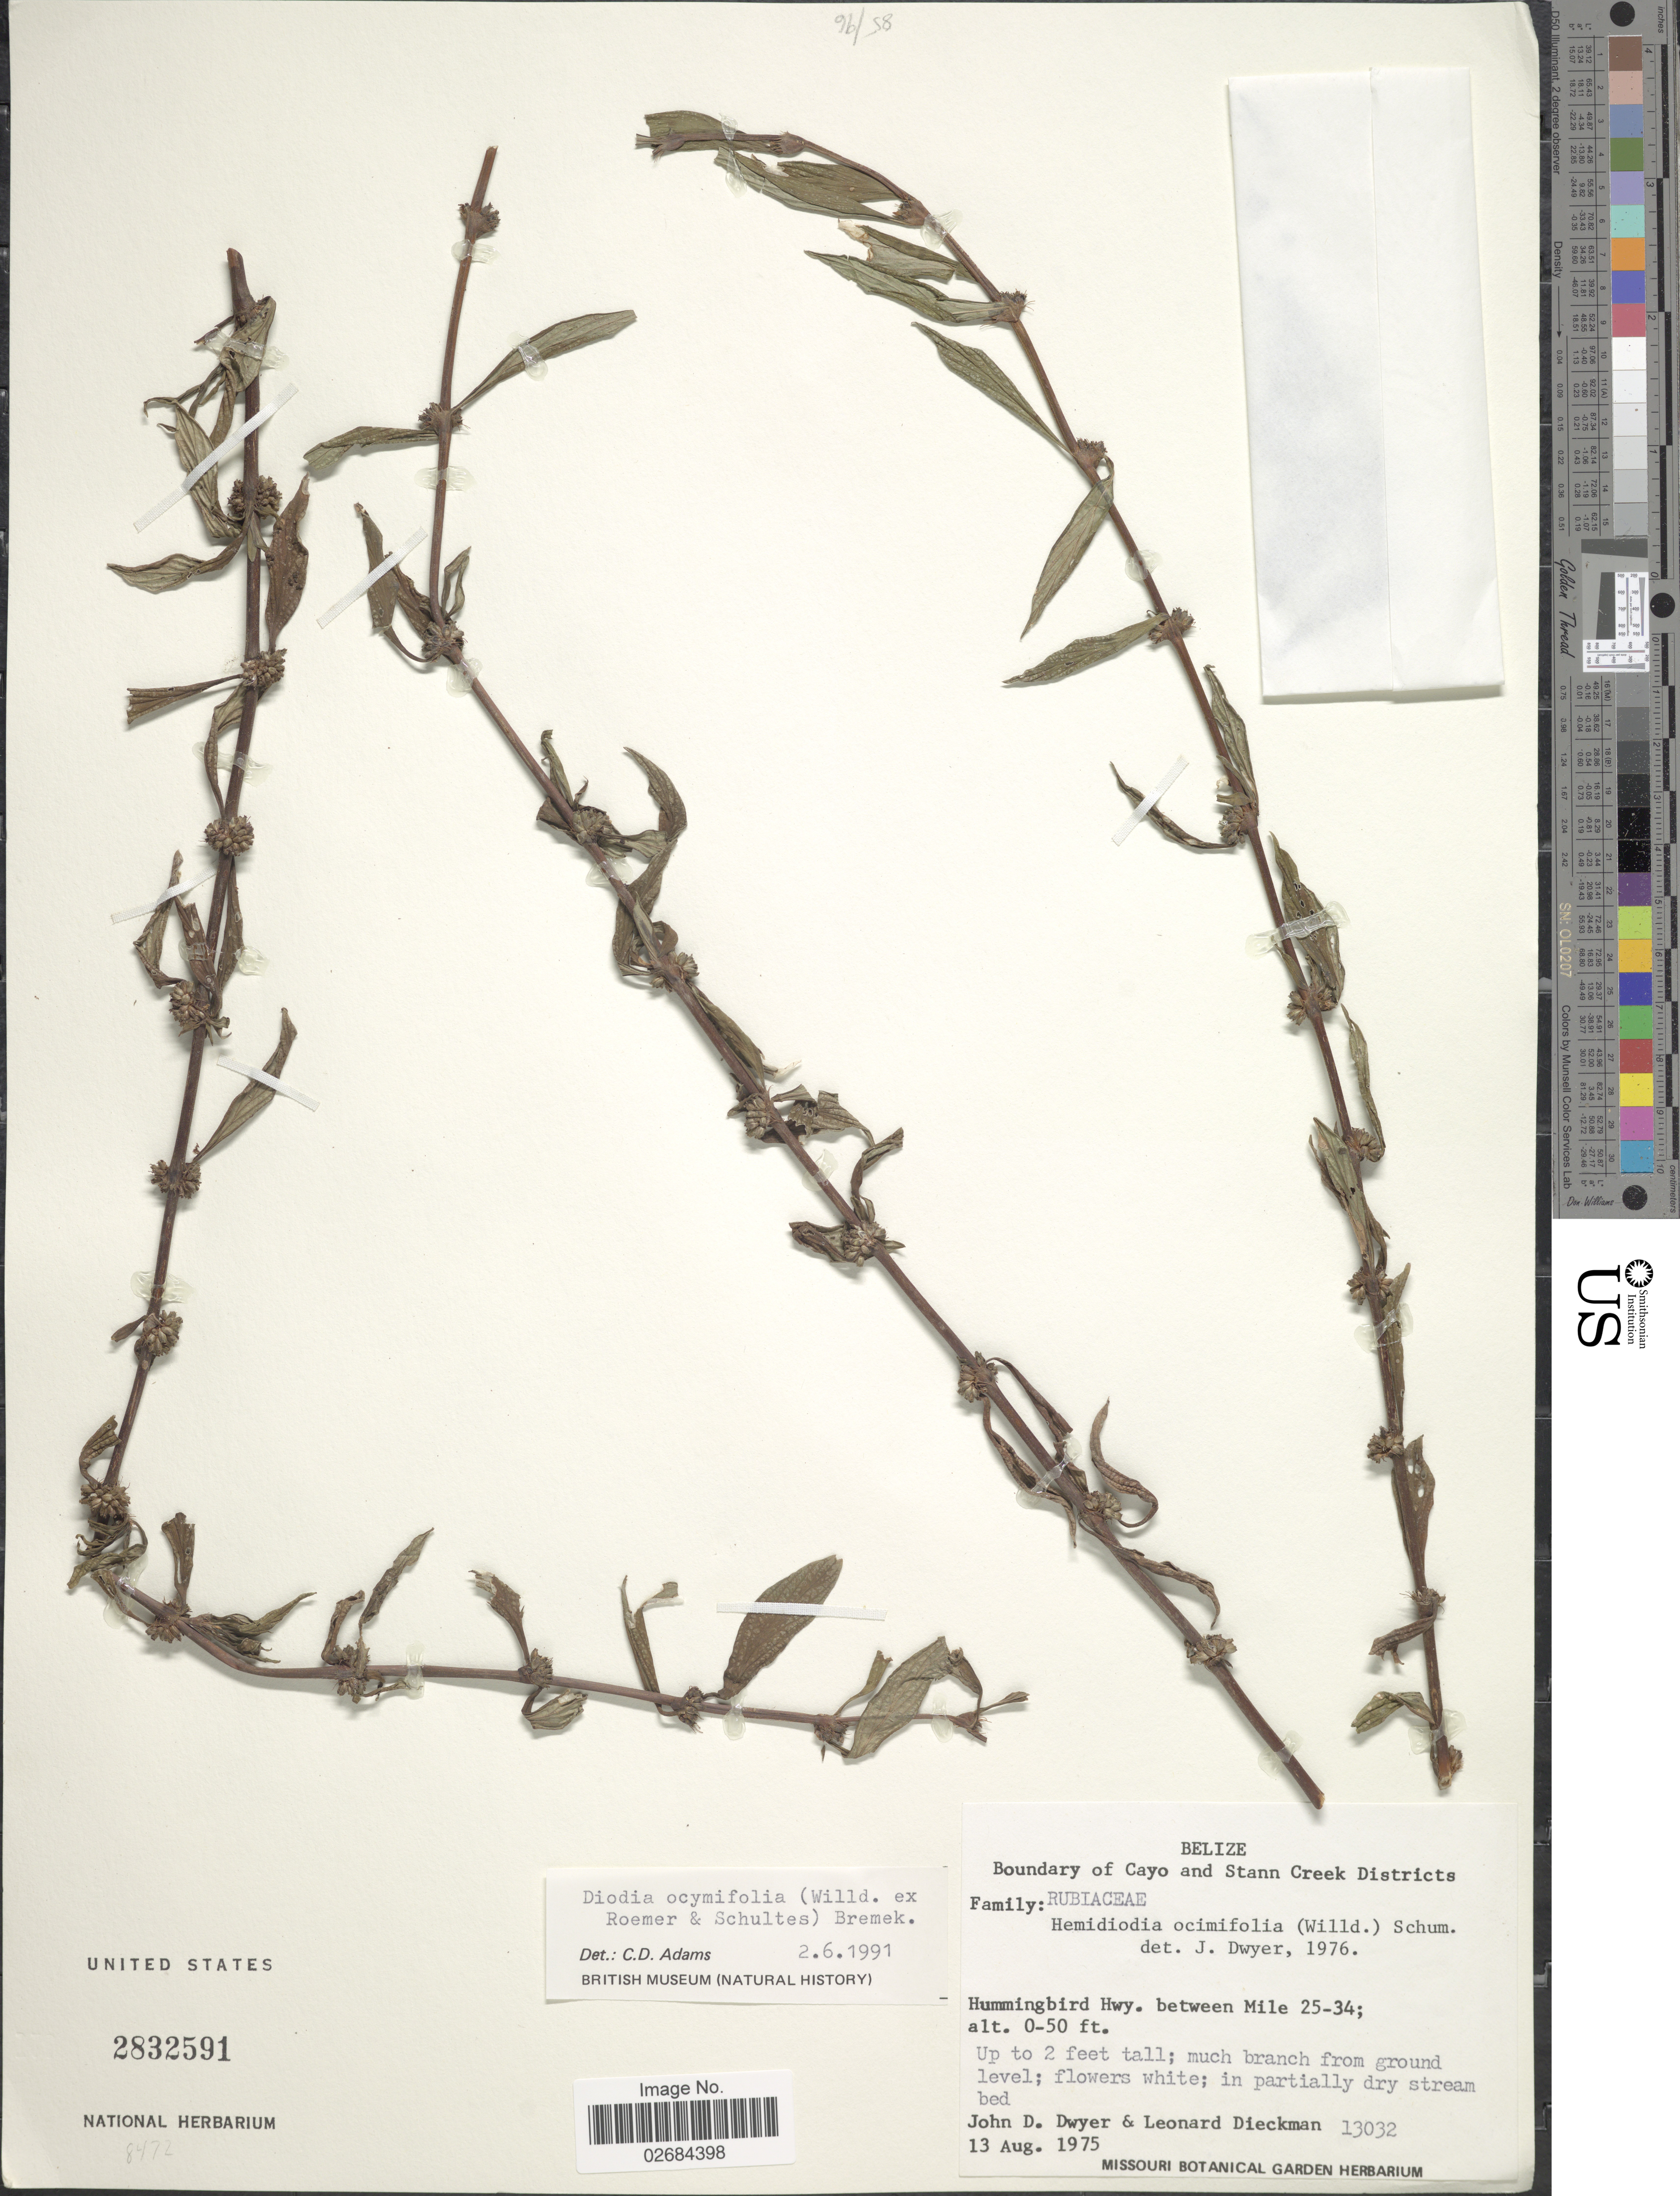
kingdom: Plantae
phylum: Tracheophyta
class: Magnoliopsida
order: Gentianales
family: Rubiaceae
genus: Diodia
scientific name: Diodia ocymifolia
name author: (Willd. ex Roem. & Schult.) Bremek.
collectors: J. D. Dwyer & L. Dieckman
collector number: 13032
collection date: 1975-08-13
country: Belize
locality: Boundary of Cayo and Stann Creek Districts. Hummingbird Hwy. between Mile 25-34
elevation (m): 0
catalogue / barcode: US 2832591